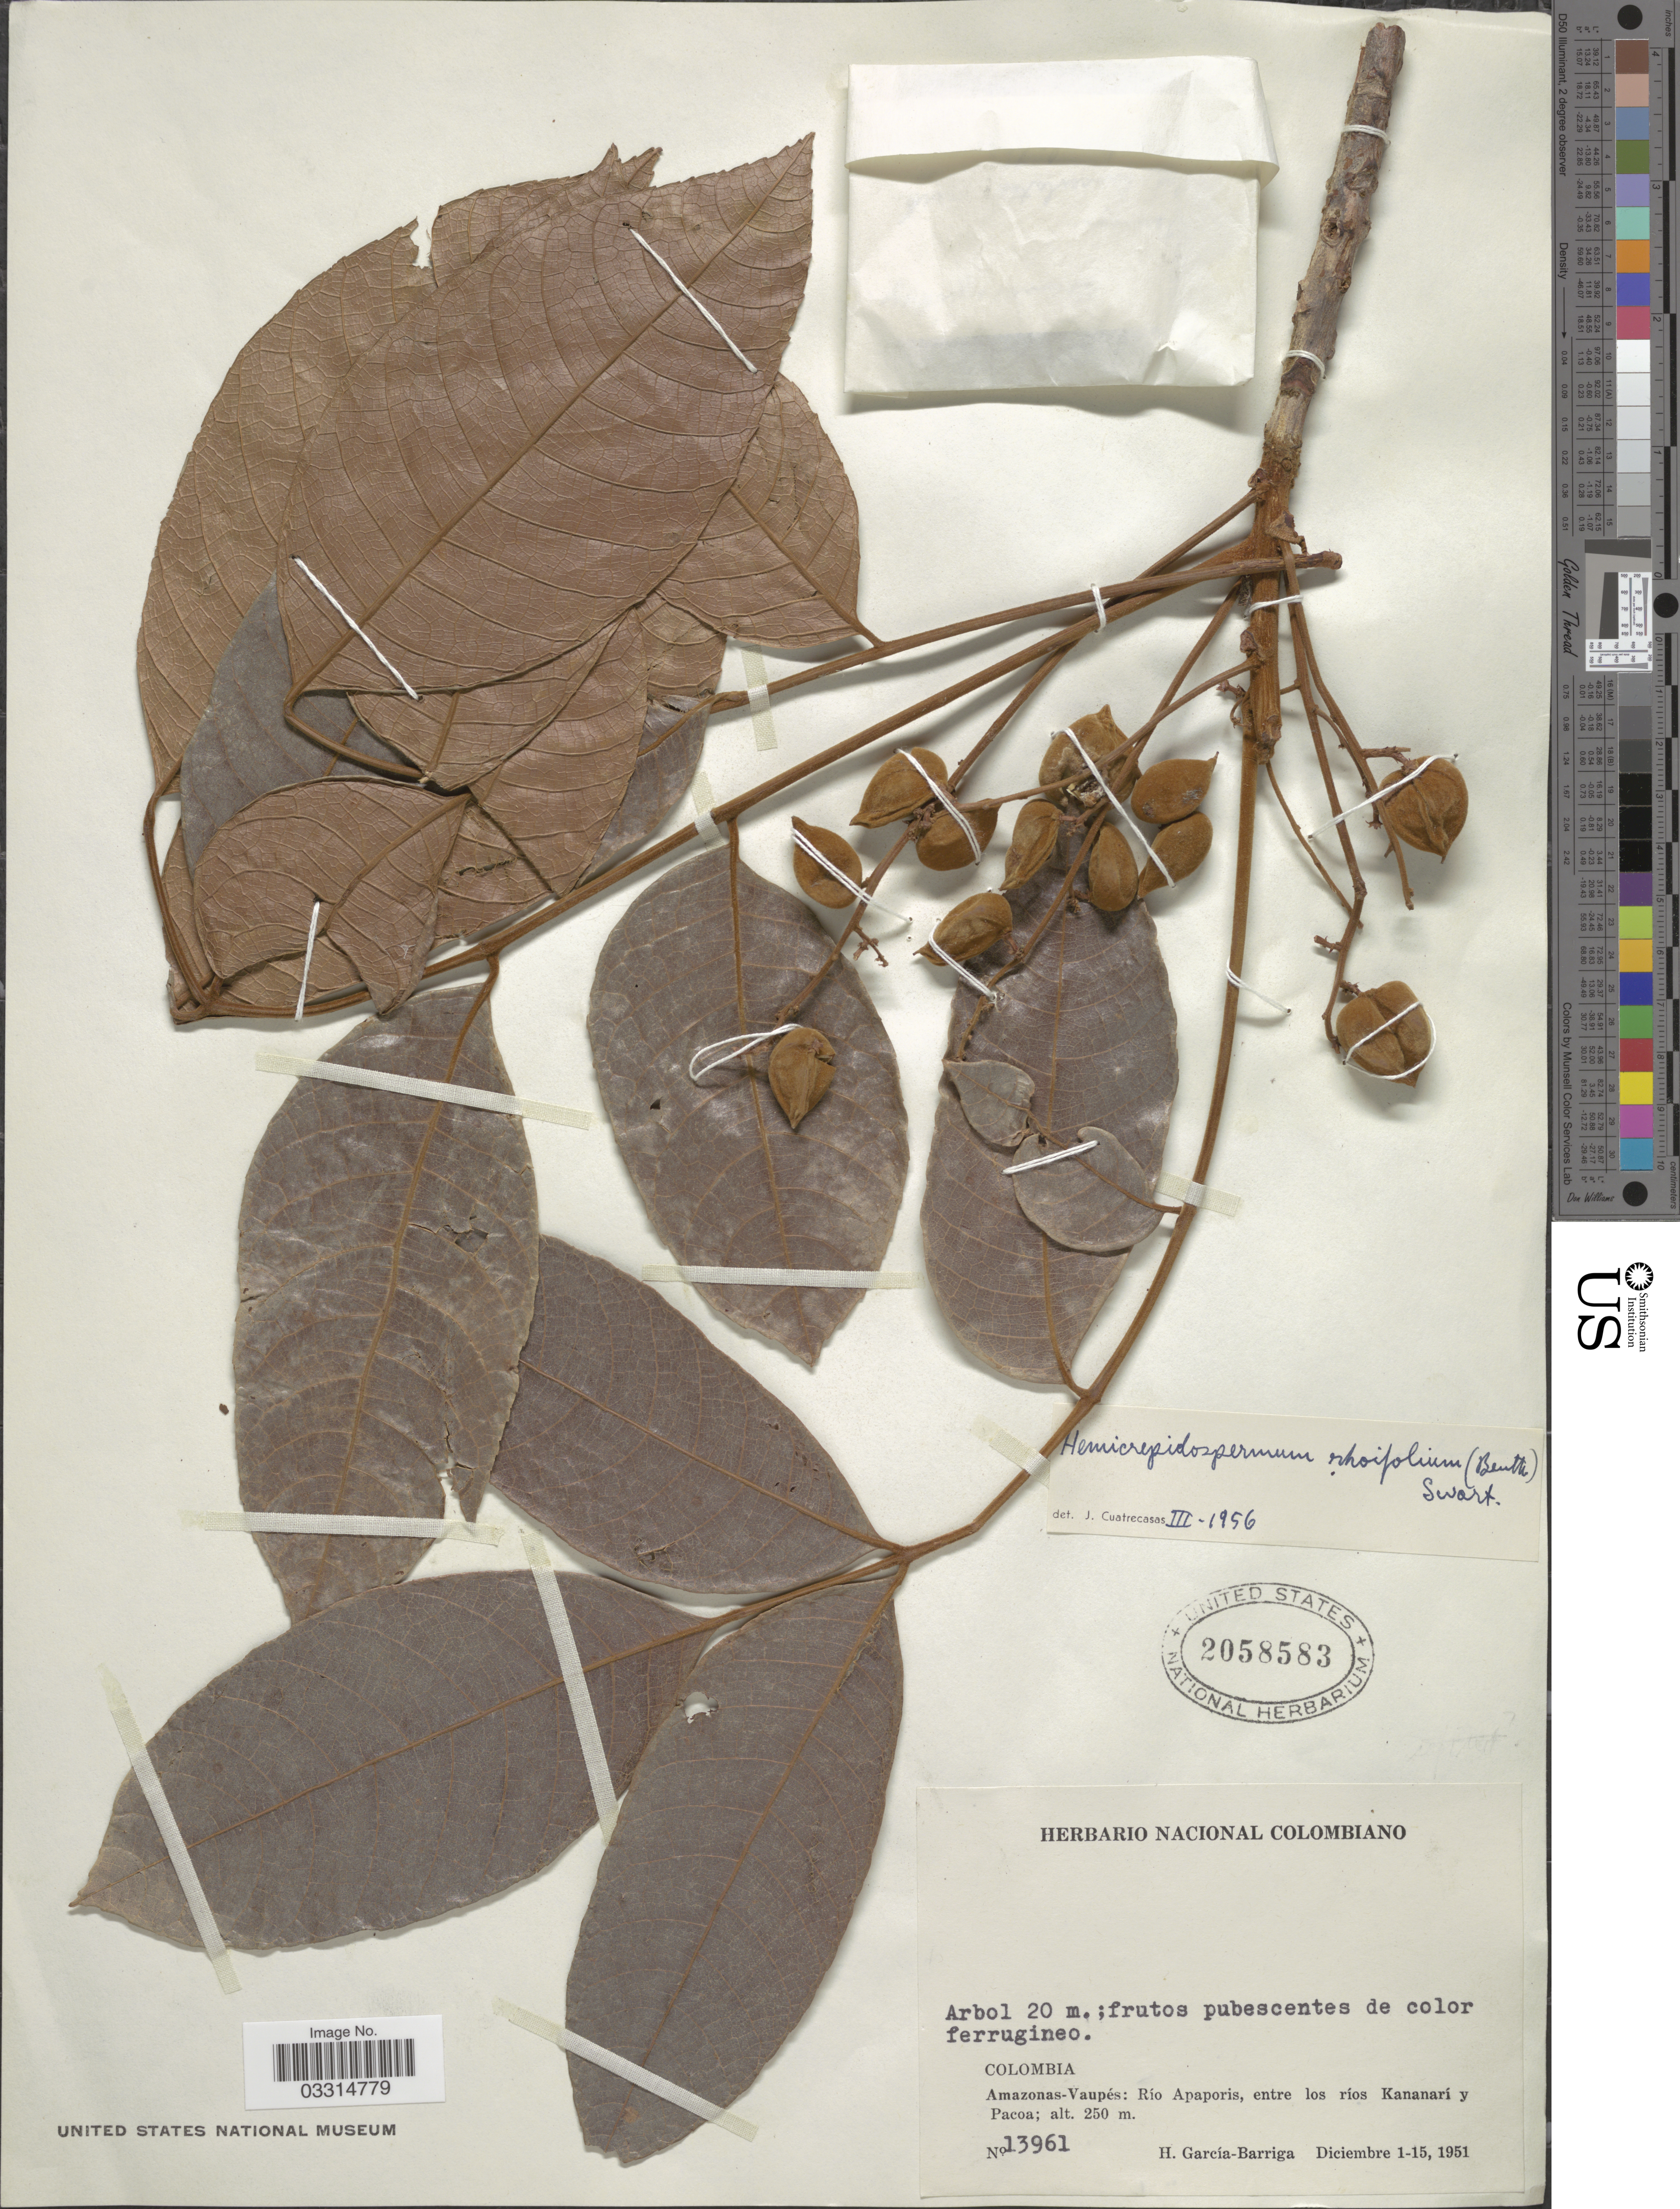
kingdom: Plantae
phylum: Tracheophyta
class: Magnoliopsida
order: Sapindales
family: Burseraceae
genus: Protium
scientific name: Protium rhoifolium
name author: (Benth.) Byng & Christenh.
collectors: H. García Barriga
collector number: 13961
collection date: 1951-12-01/1951-12-15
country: Colombia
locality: Amazonas-Vaupés: Río Apaporism entre los ríos Kananarí y Pacoa.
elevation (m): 250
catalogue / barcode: US 2058583